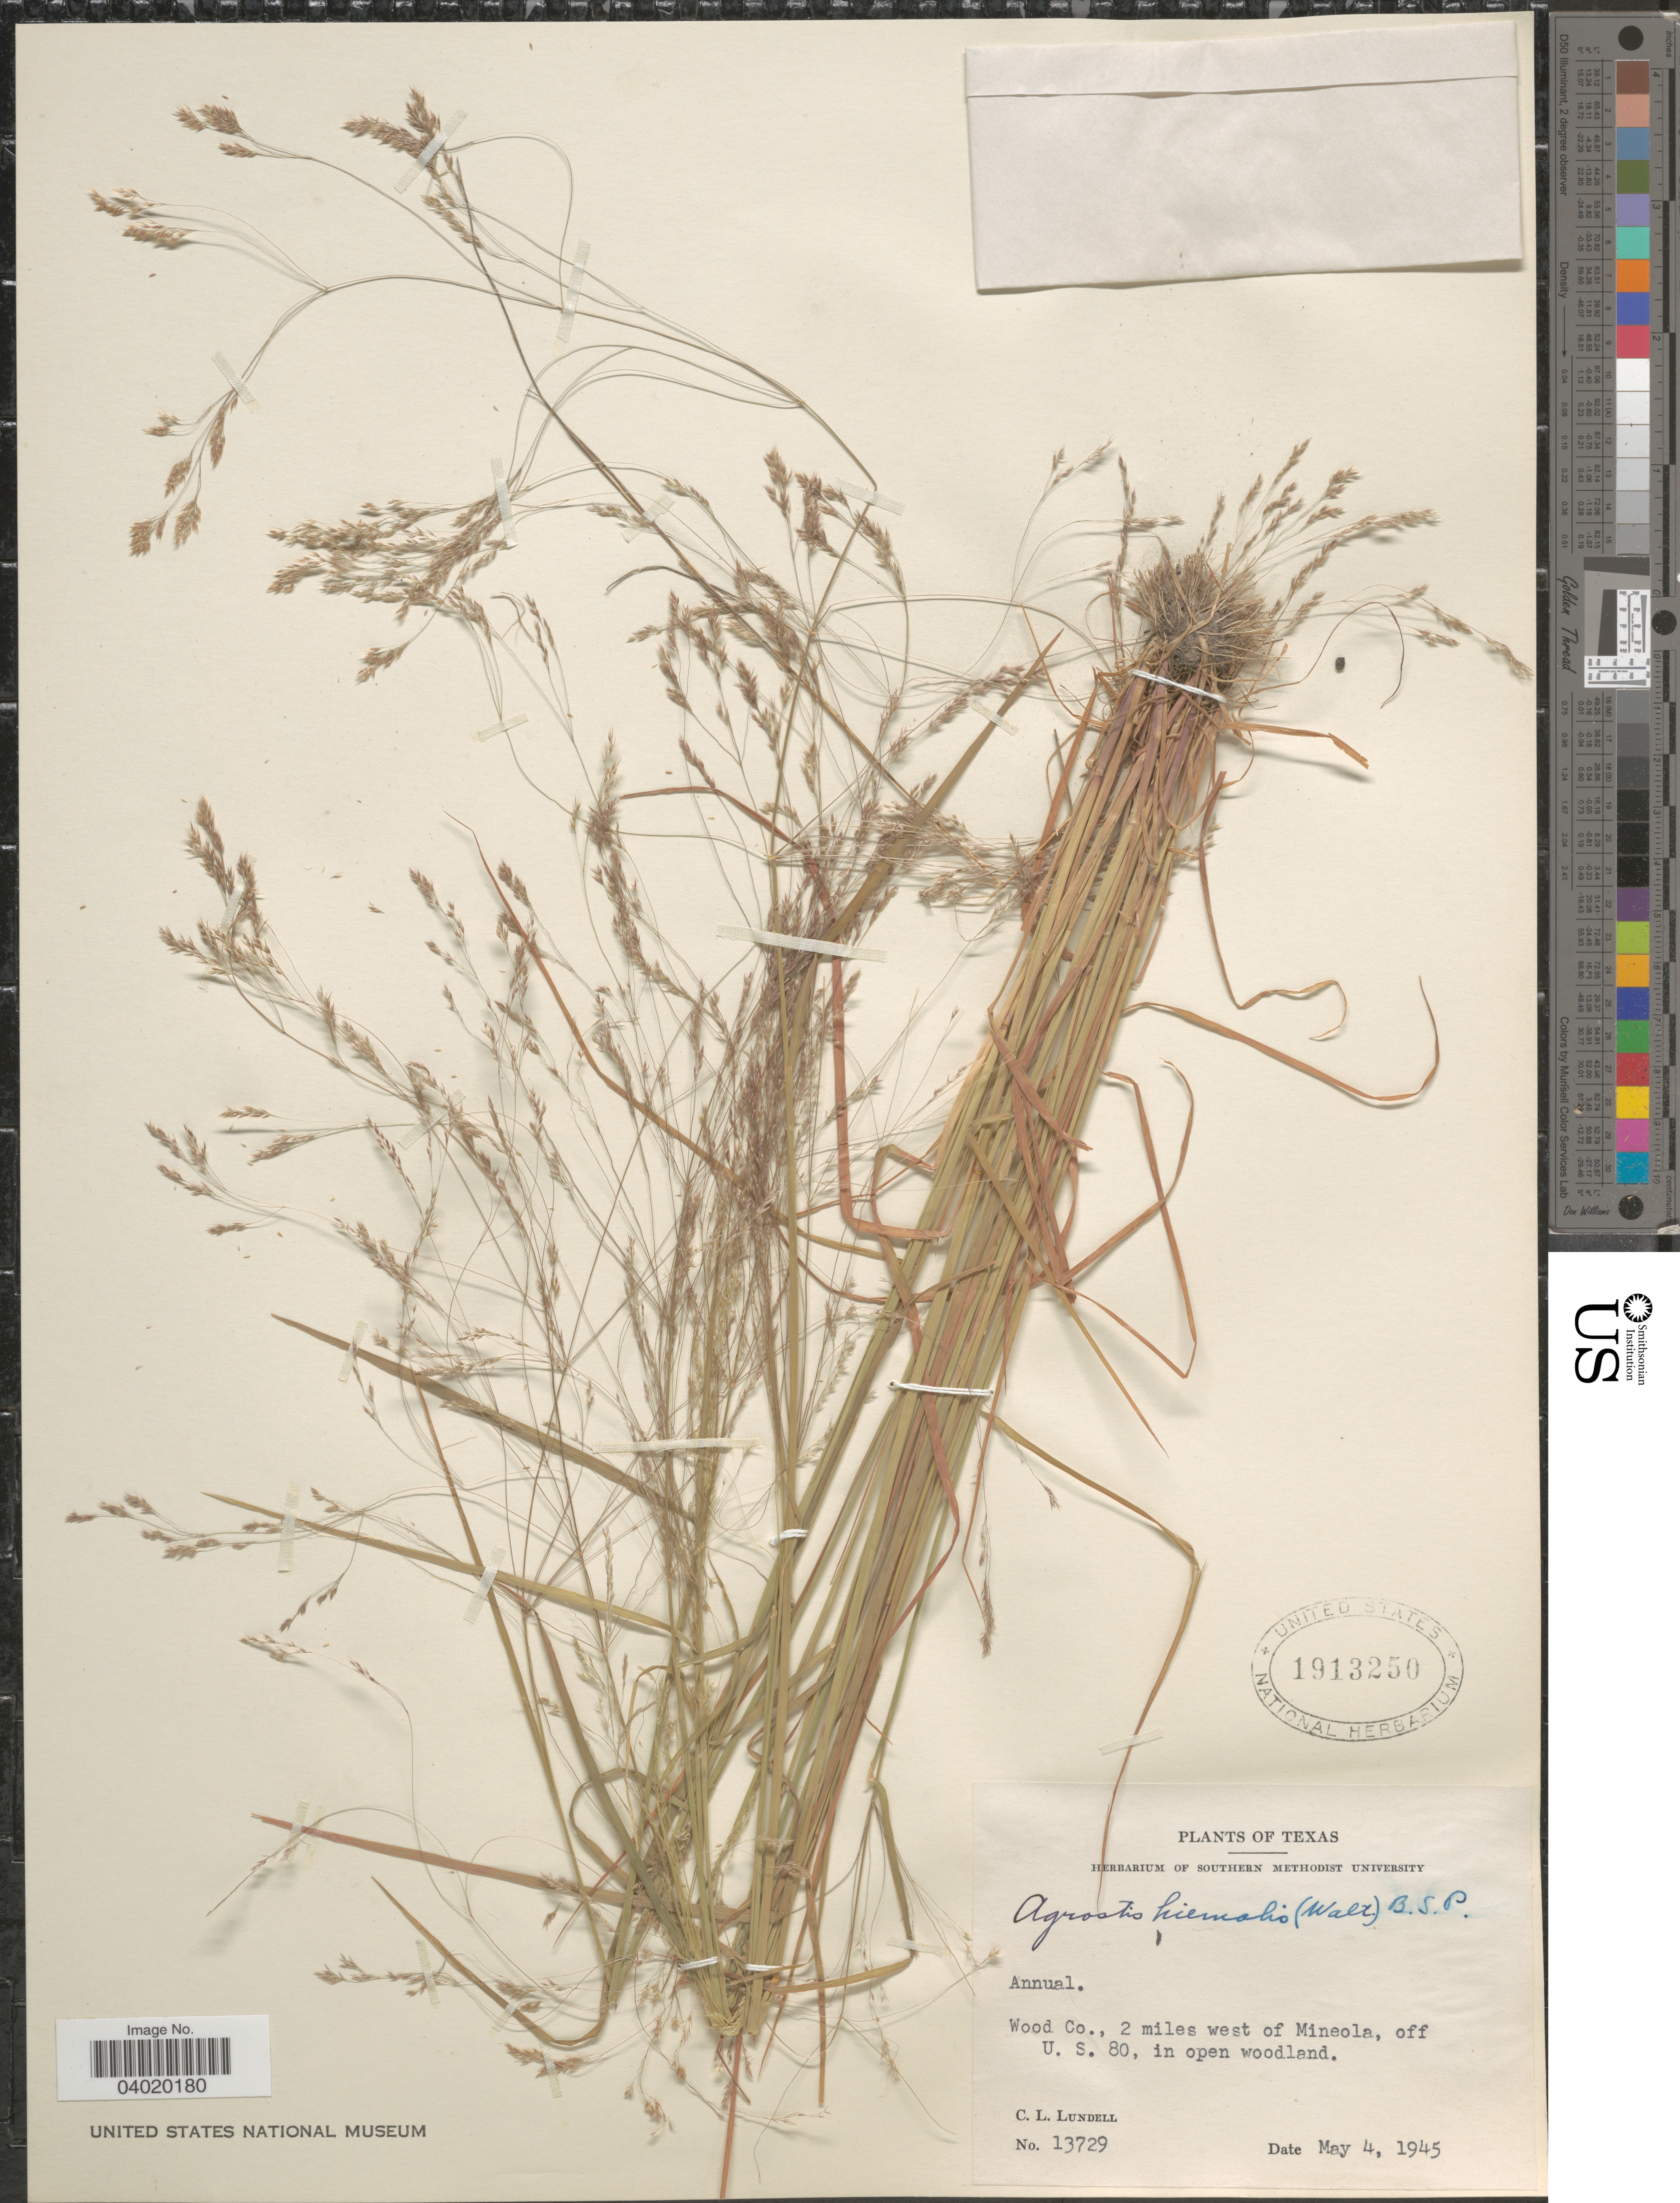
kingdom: Plantae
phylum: Tracheophyta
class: Liliopsida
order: Poales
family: Poaceae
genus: Agrostis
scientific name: Agrostis hyemalis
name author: (Walter) Britton et al.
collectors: C. L. Lundell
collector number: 13729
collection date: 1945-05-04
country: United States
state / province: Texas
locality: Wood Co., 2 miles west of Mineola, off U. S. 80.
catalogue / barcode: US 1913250